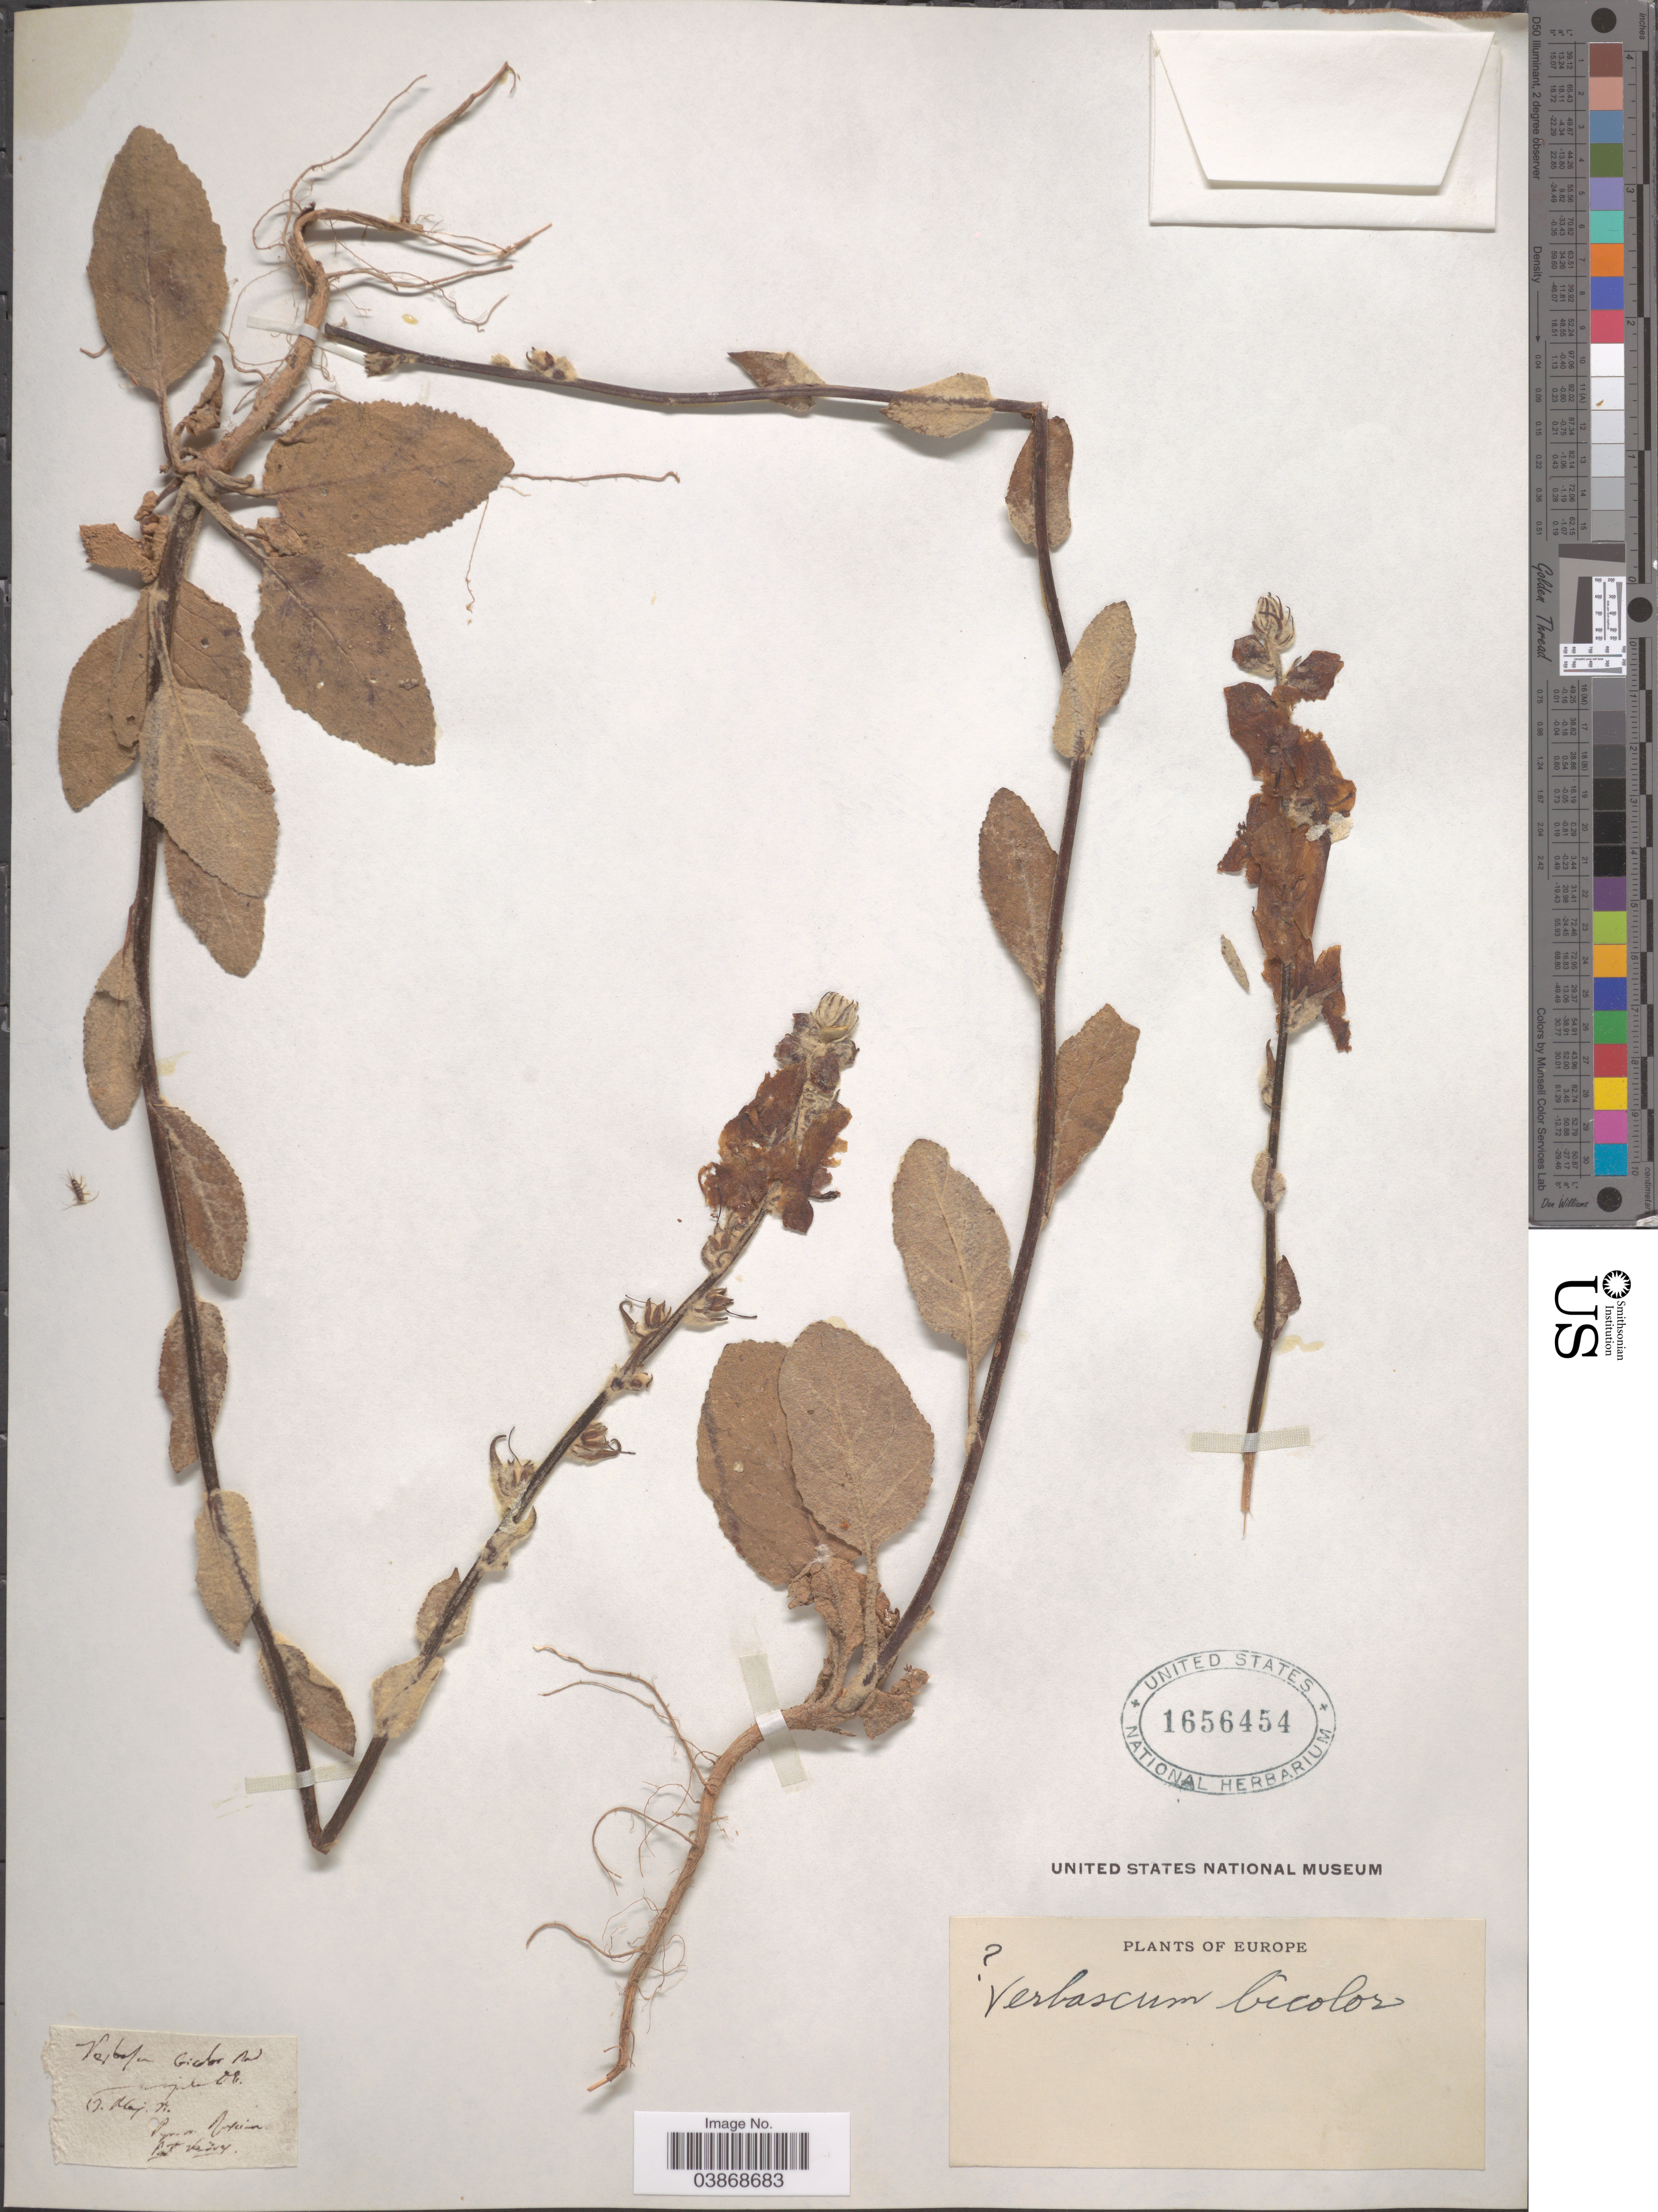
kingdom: Plantae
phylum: Tracheophyta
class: Magnoliopsida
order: Lamiales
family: Scrophulariaceae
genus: Verbascum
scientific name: Verbascum bicolor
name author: Badarò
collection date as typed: Transcribed d/m/y: 6/5/94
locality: Europe. Pyper Auxeion. [interpreted]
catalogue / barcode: US 1656454